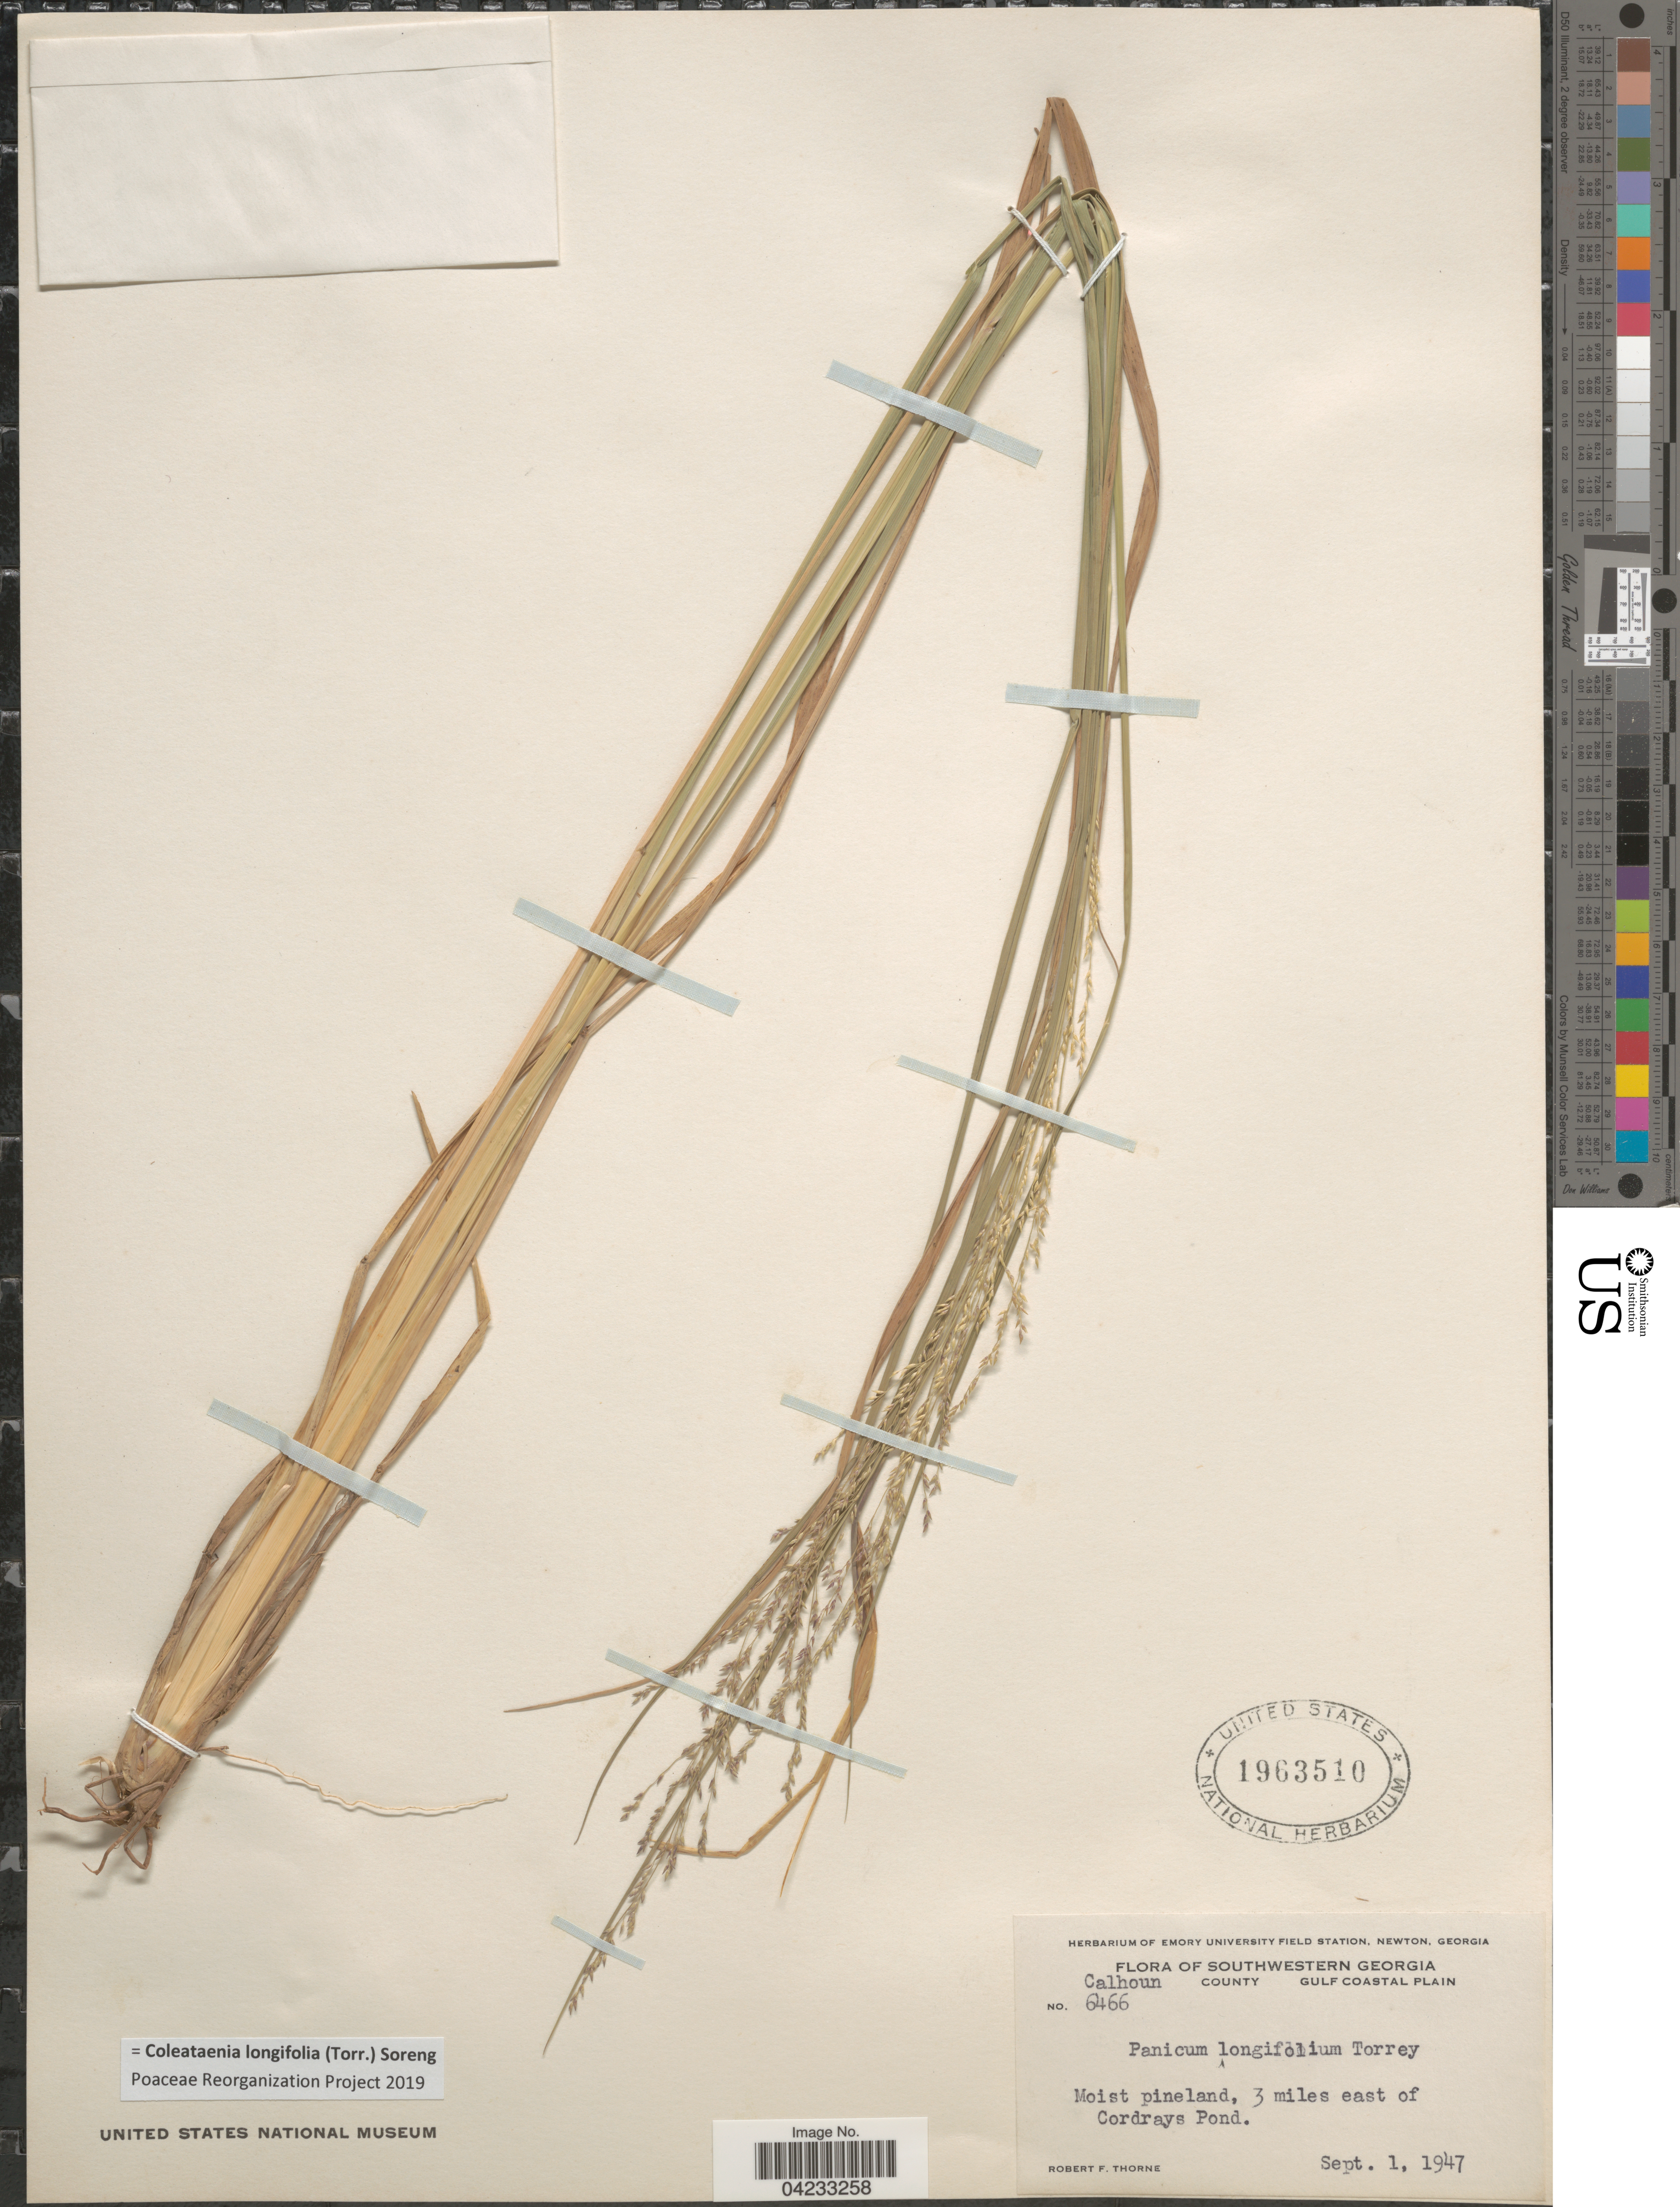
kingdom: Plantae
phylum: Tracheophyta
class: Liliopsida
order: Poales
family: Poaceae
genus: Coleataenia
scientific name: Coleataenia longifolia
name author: (Torr.) Soreng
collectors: R. F. Thorne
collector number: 6466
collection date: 1947-09-01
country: United States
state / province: Georgia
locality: Southwestern Georgia. Calhoun County. Gulf Coastal Plain. Moist pineland, 3 miles east of Cordrays Pond.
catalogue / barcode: US 1963510